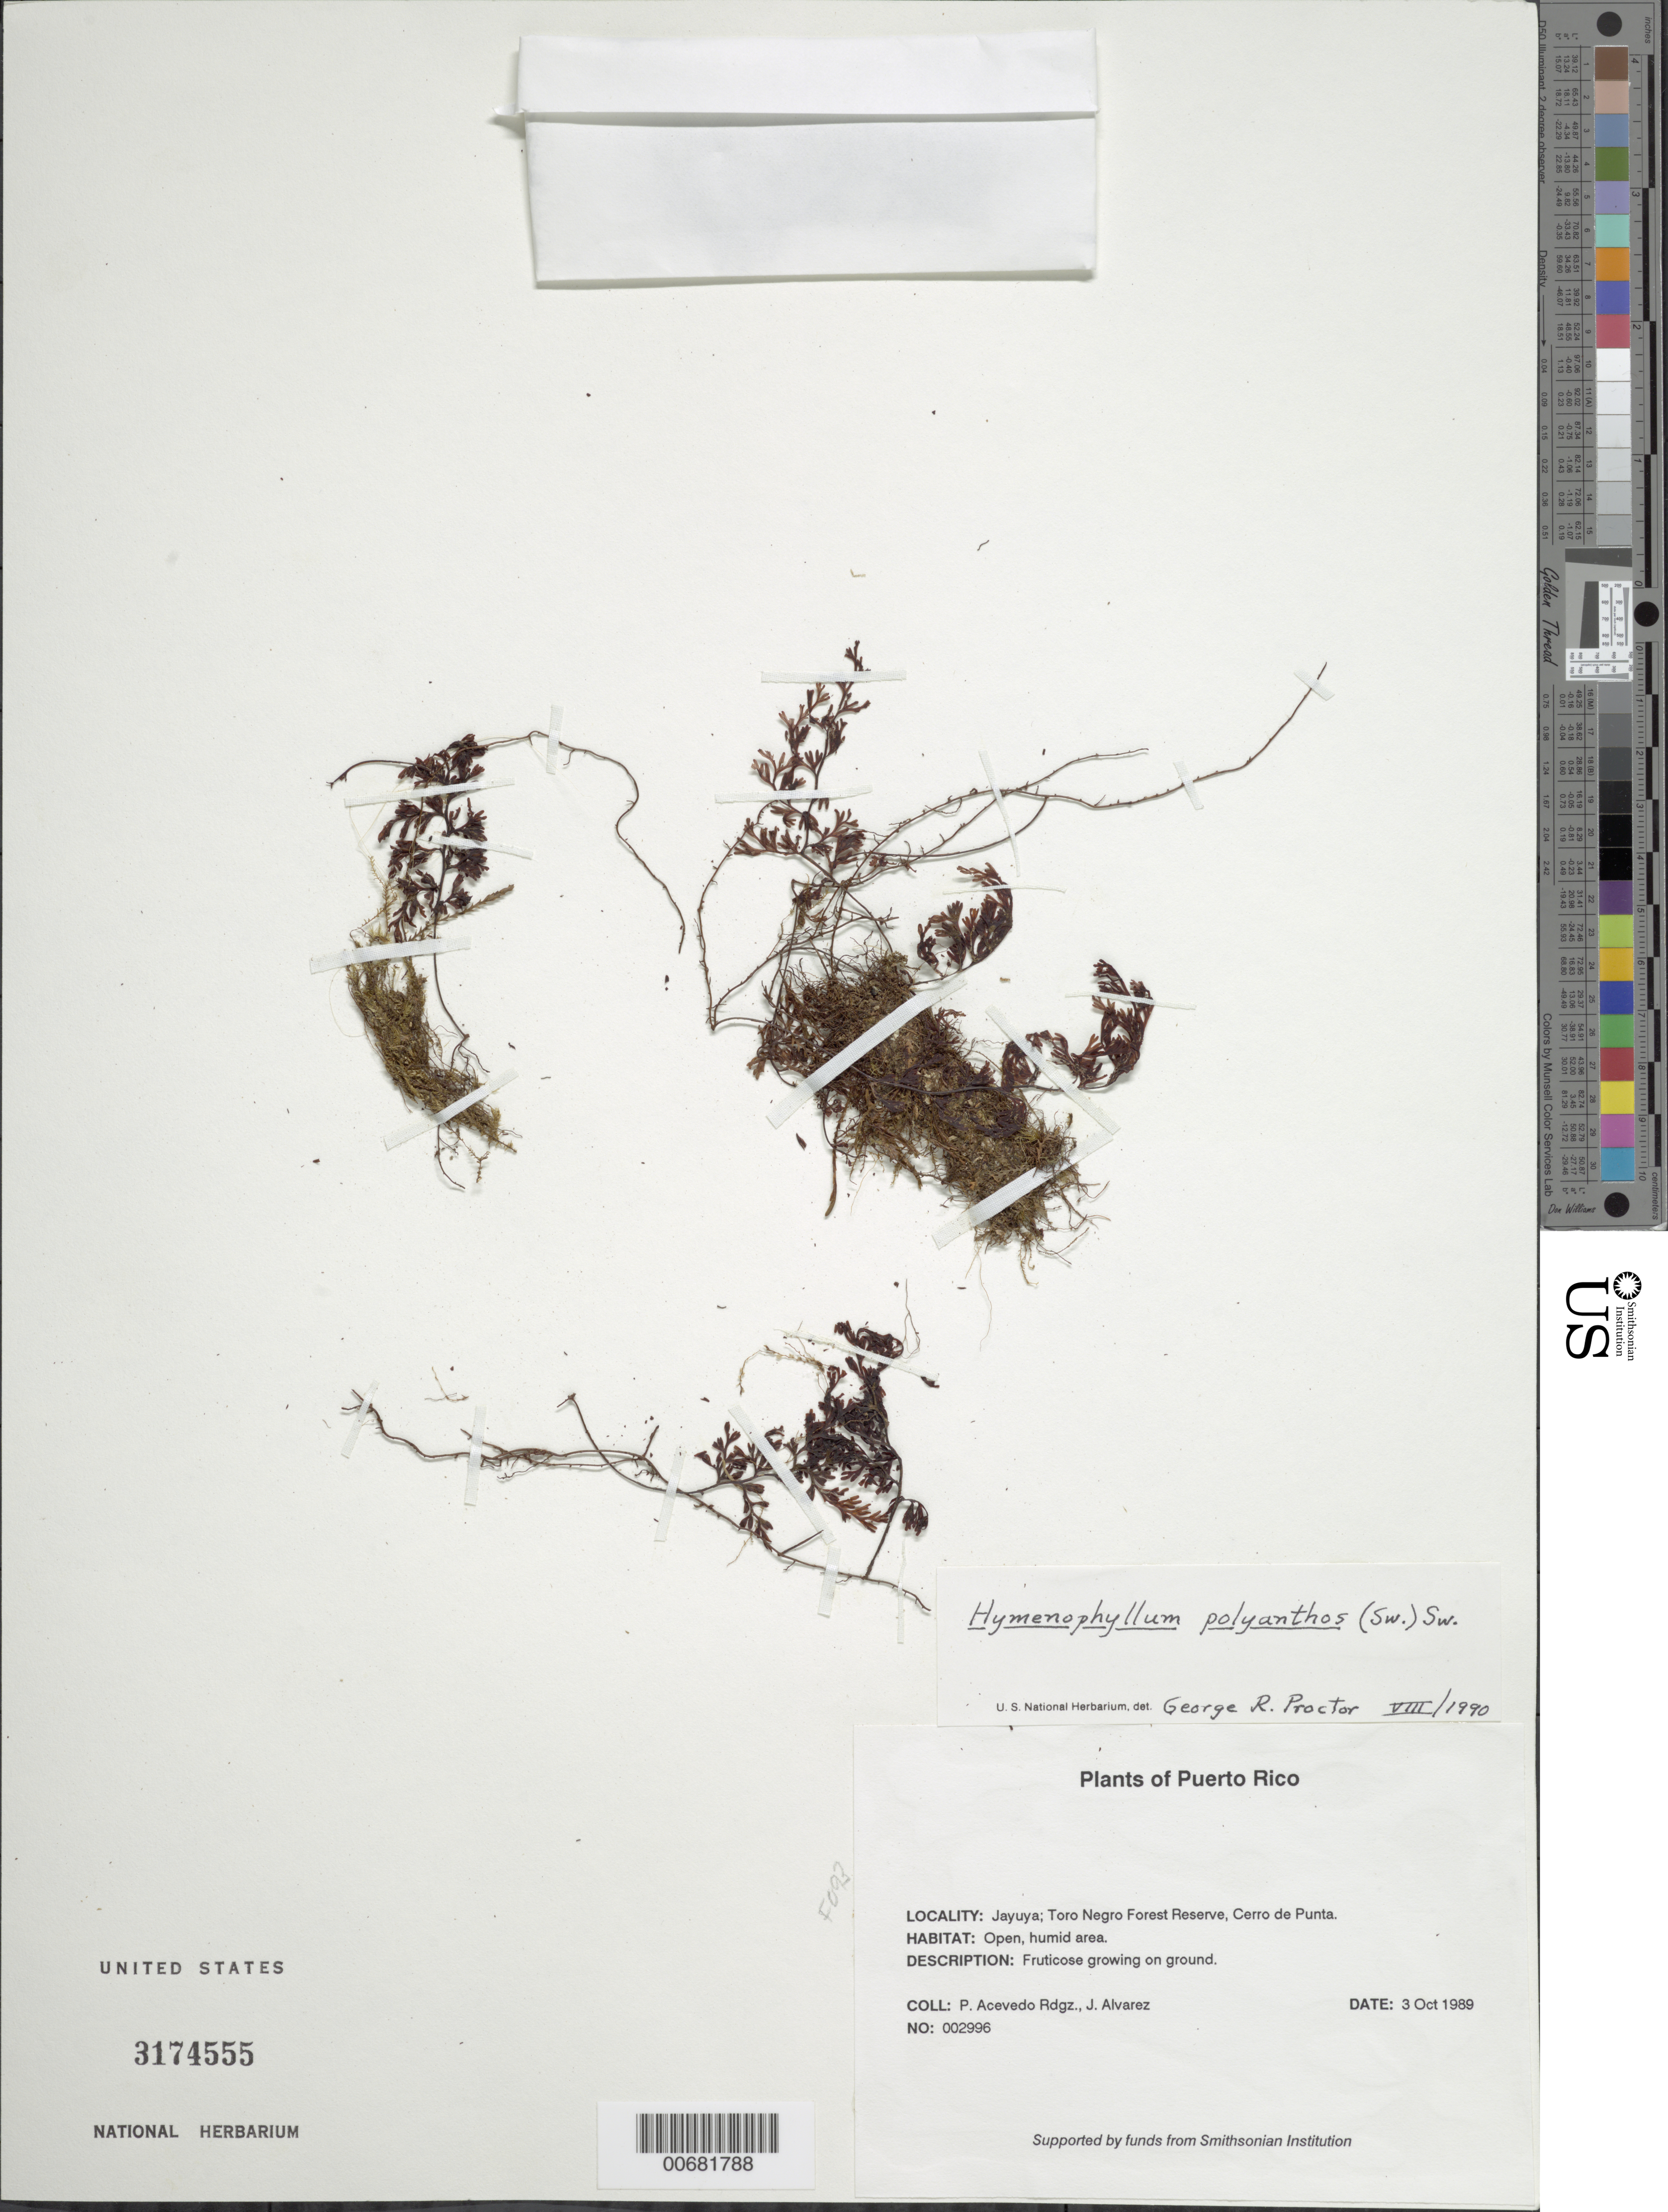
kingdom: Plantae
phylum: Tracheophyta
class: Polypodiopsida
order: Hymenophyllales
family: Hymenophyllaceae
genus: Hymenophyllum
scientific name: Hymenophyllum polyanthos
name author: (Sw.) Sw.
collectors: P. Acevedo-Rodr. & J. Alvarez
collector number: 2996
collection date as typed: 03 Oct 1989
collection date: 1989-10-03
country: Puerto Rico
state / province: Jayuya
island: Puerto Rico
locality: Jayuya; Cerro de Punta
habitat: Open, humid area.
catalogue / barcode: US 3174555